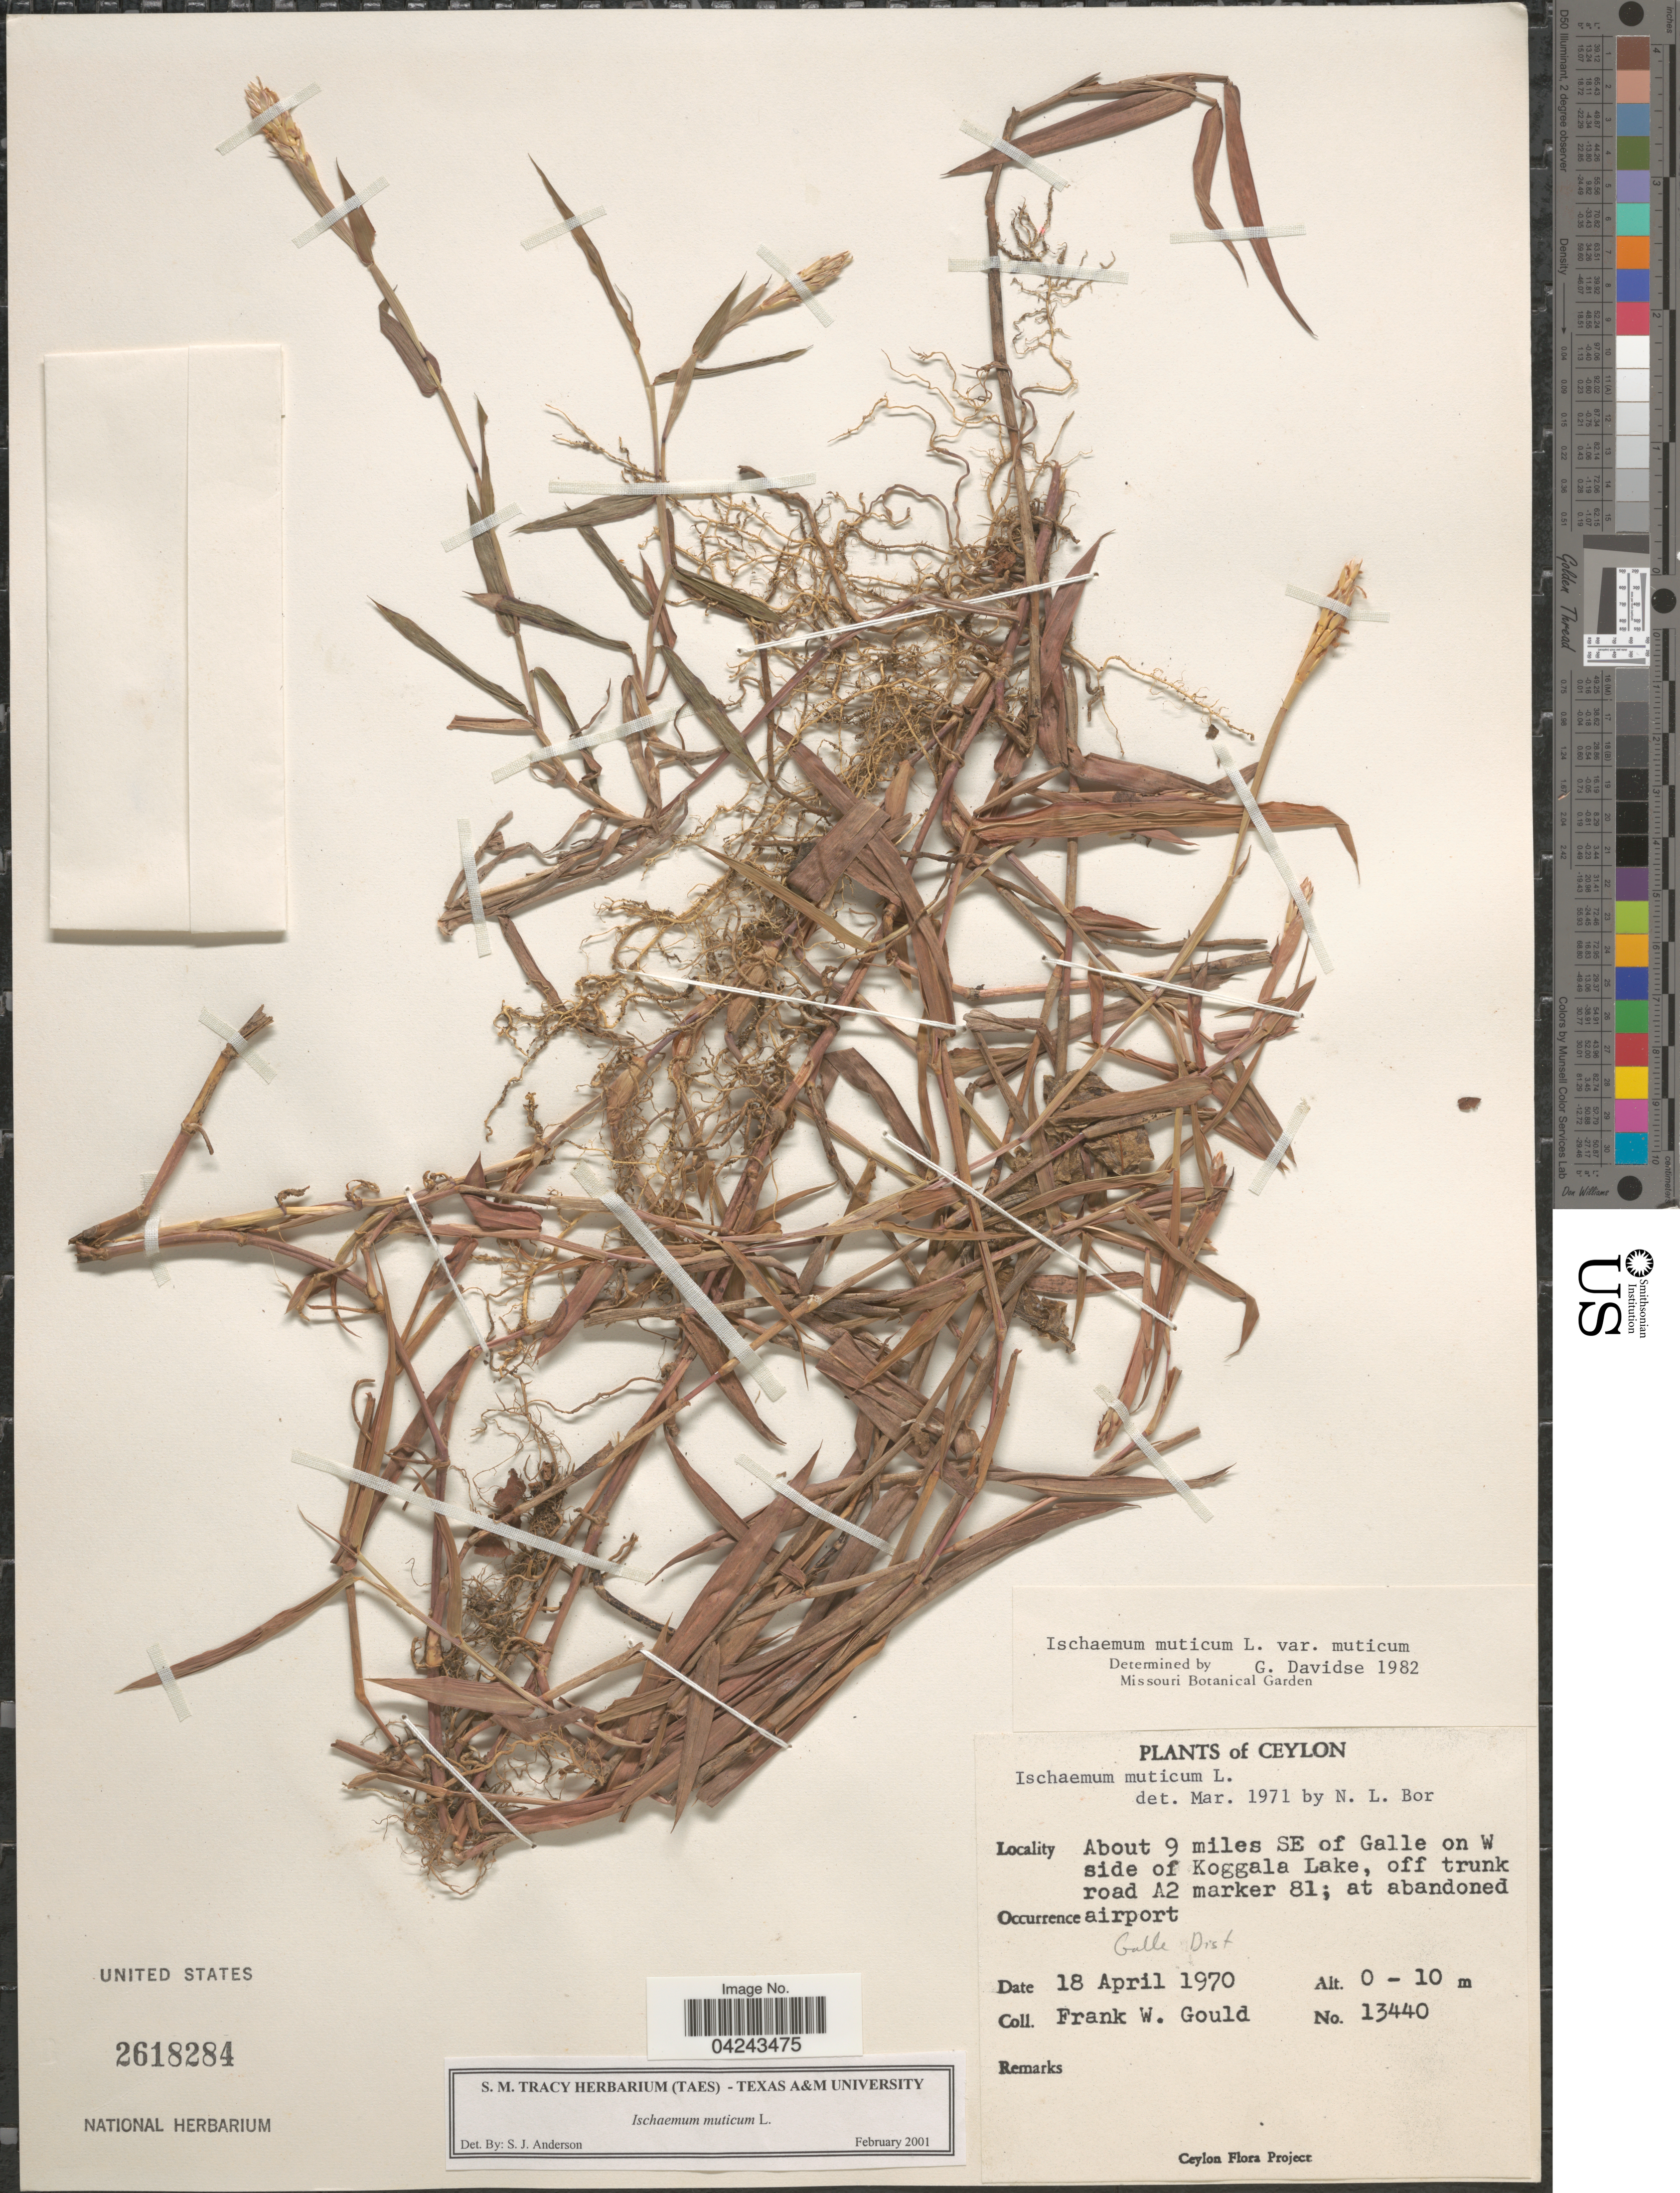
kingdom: Plantae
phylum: Tracheophyta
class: Liliopsida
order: Poales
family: Poaceae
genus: Ischaemum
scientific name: Ischaemum muticum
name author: L.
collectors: F. W. Gould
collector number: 13440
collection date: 1970-04-18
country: Sri Lanka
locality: Ceylon. About 9 miles SE of Galle on W side of Koggala Lake, off trunk road A2 marker 81; at abandoned airport. Galle Dist.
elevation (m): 0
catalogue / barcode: US 2618284